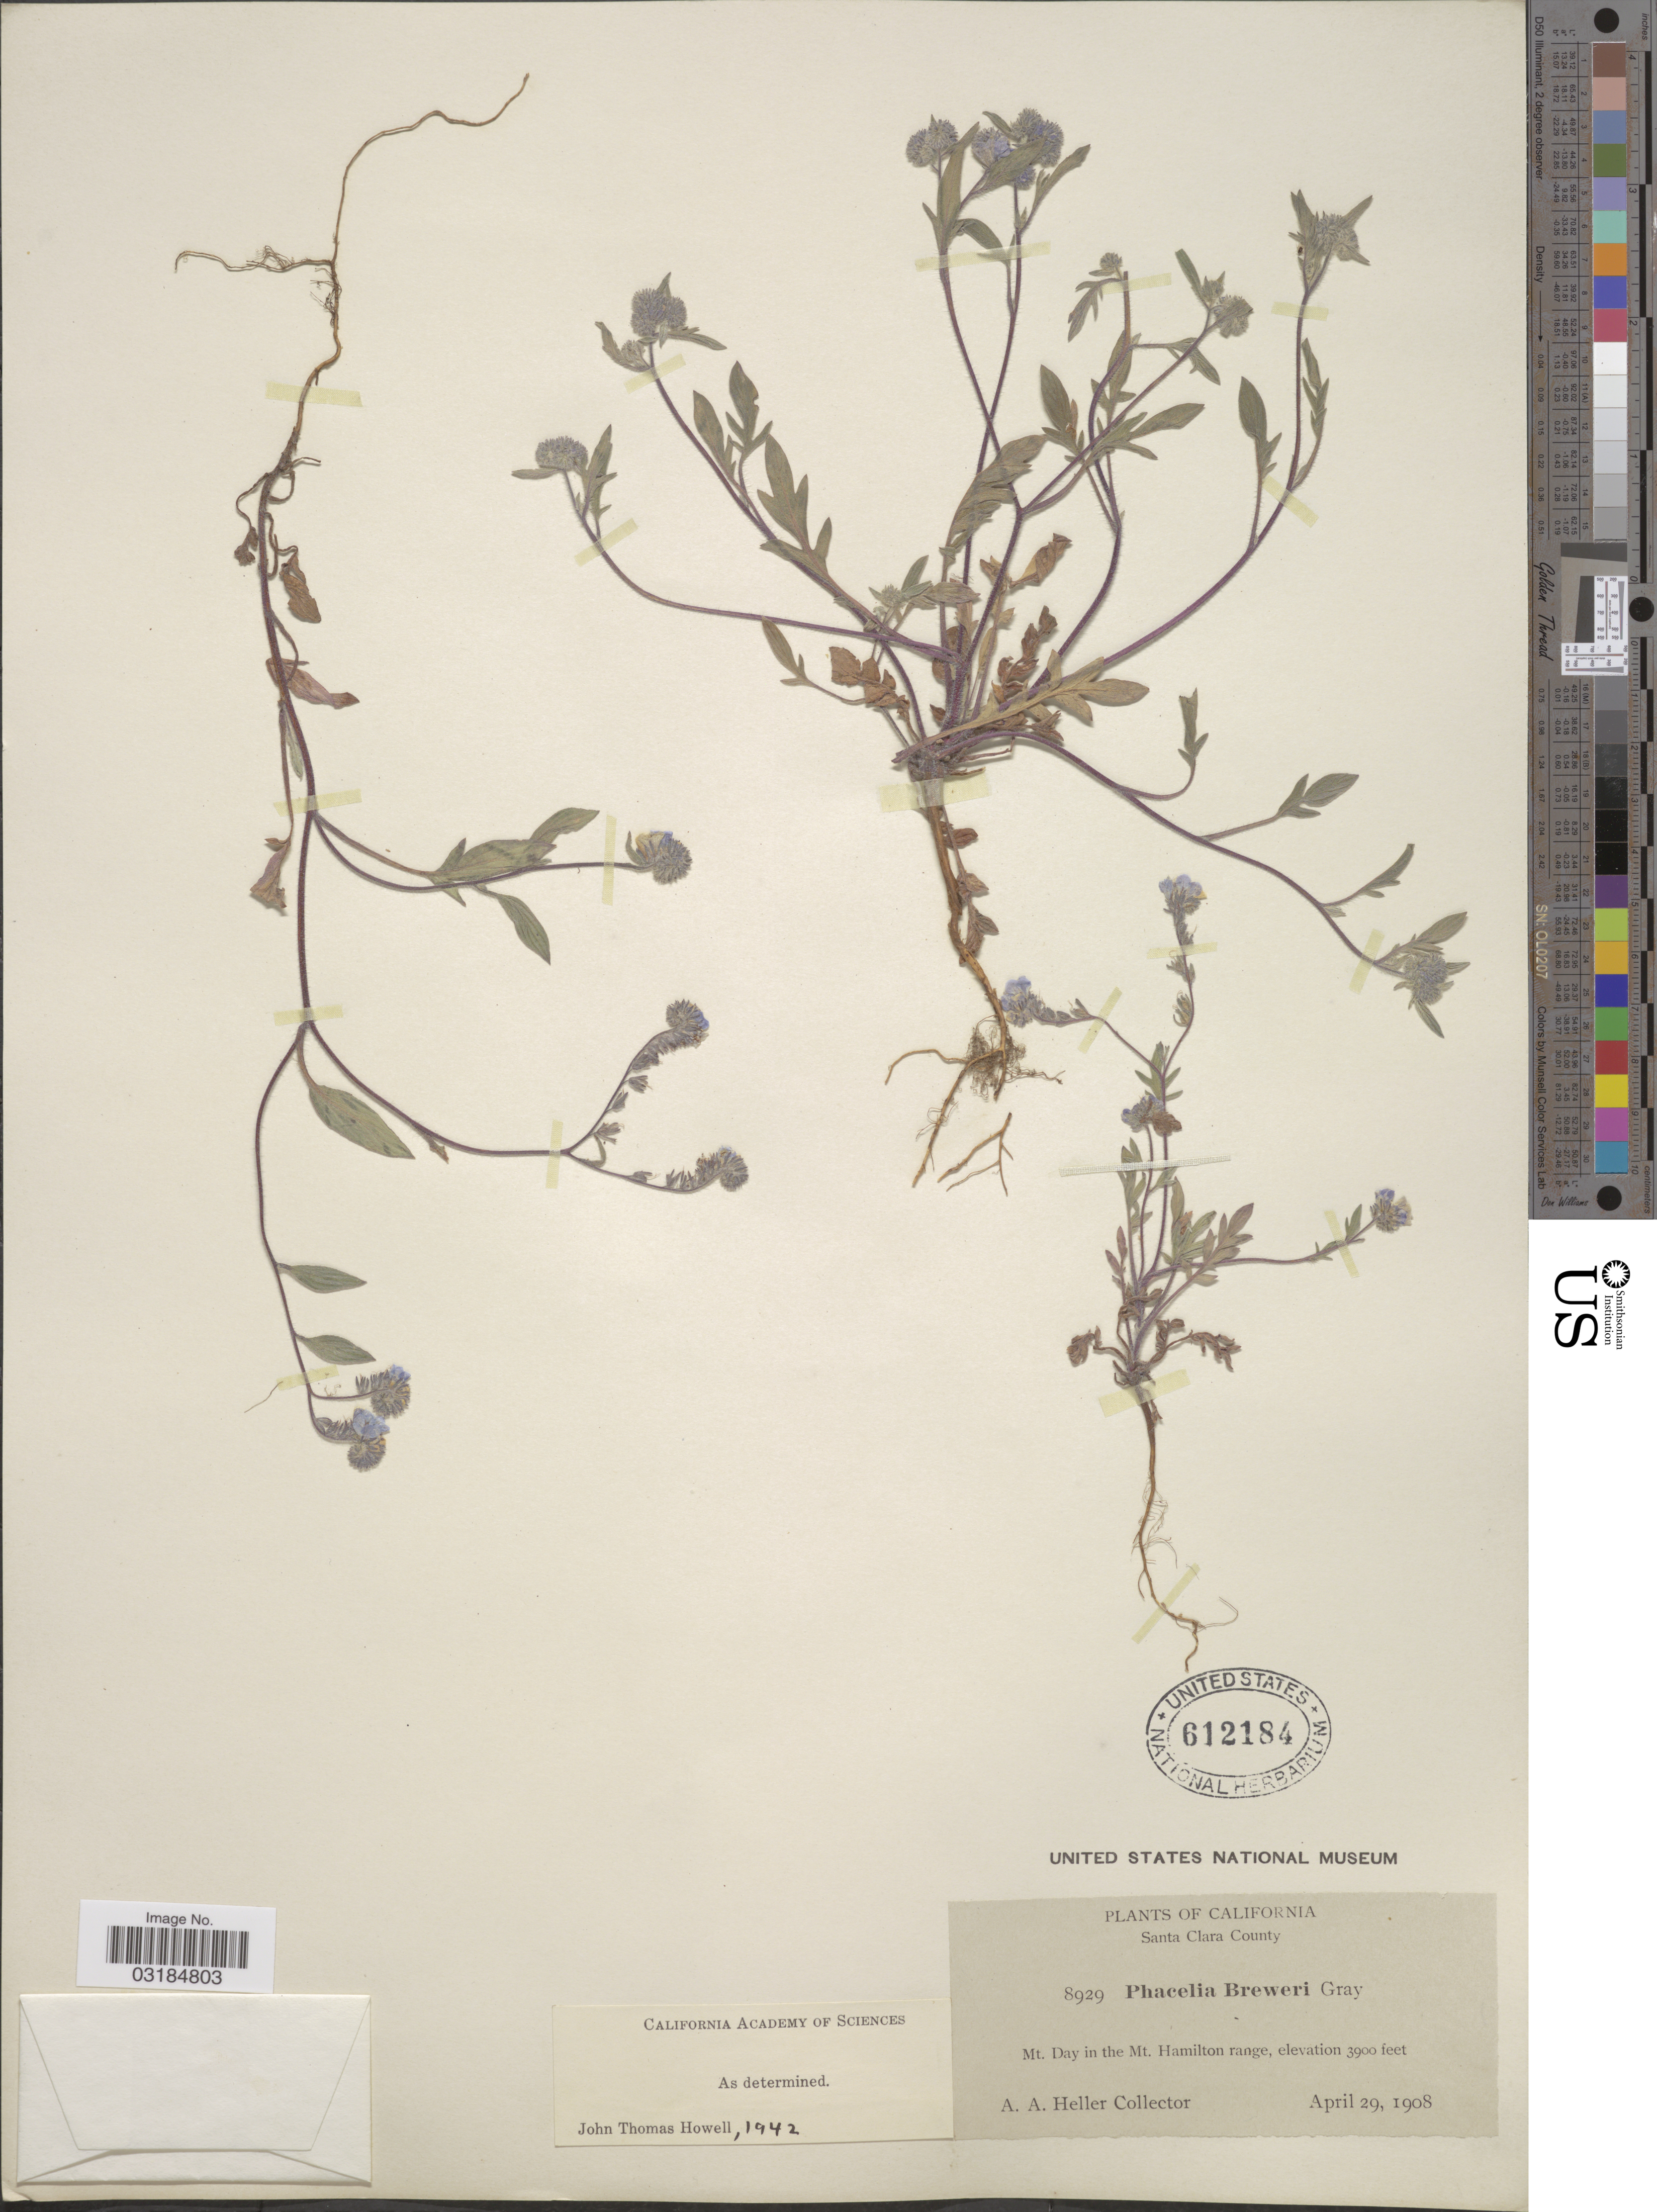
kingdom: Plantae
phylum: Tracheophyta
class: Magnoliopsida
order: Boraginales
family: Hydrophyllaceae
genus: Phacelia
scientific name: Phacelia breweri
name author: A. Gray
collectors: A. A. Heller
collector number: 8929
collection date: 1908-04-29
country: United States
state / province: California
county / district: Santa Clara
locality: Santa Clara County, Mt. Day in the Mt. Hamilton range.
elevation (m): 1189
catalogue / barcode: US 612184